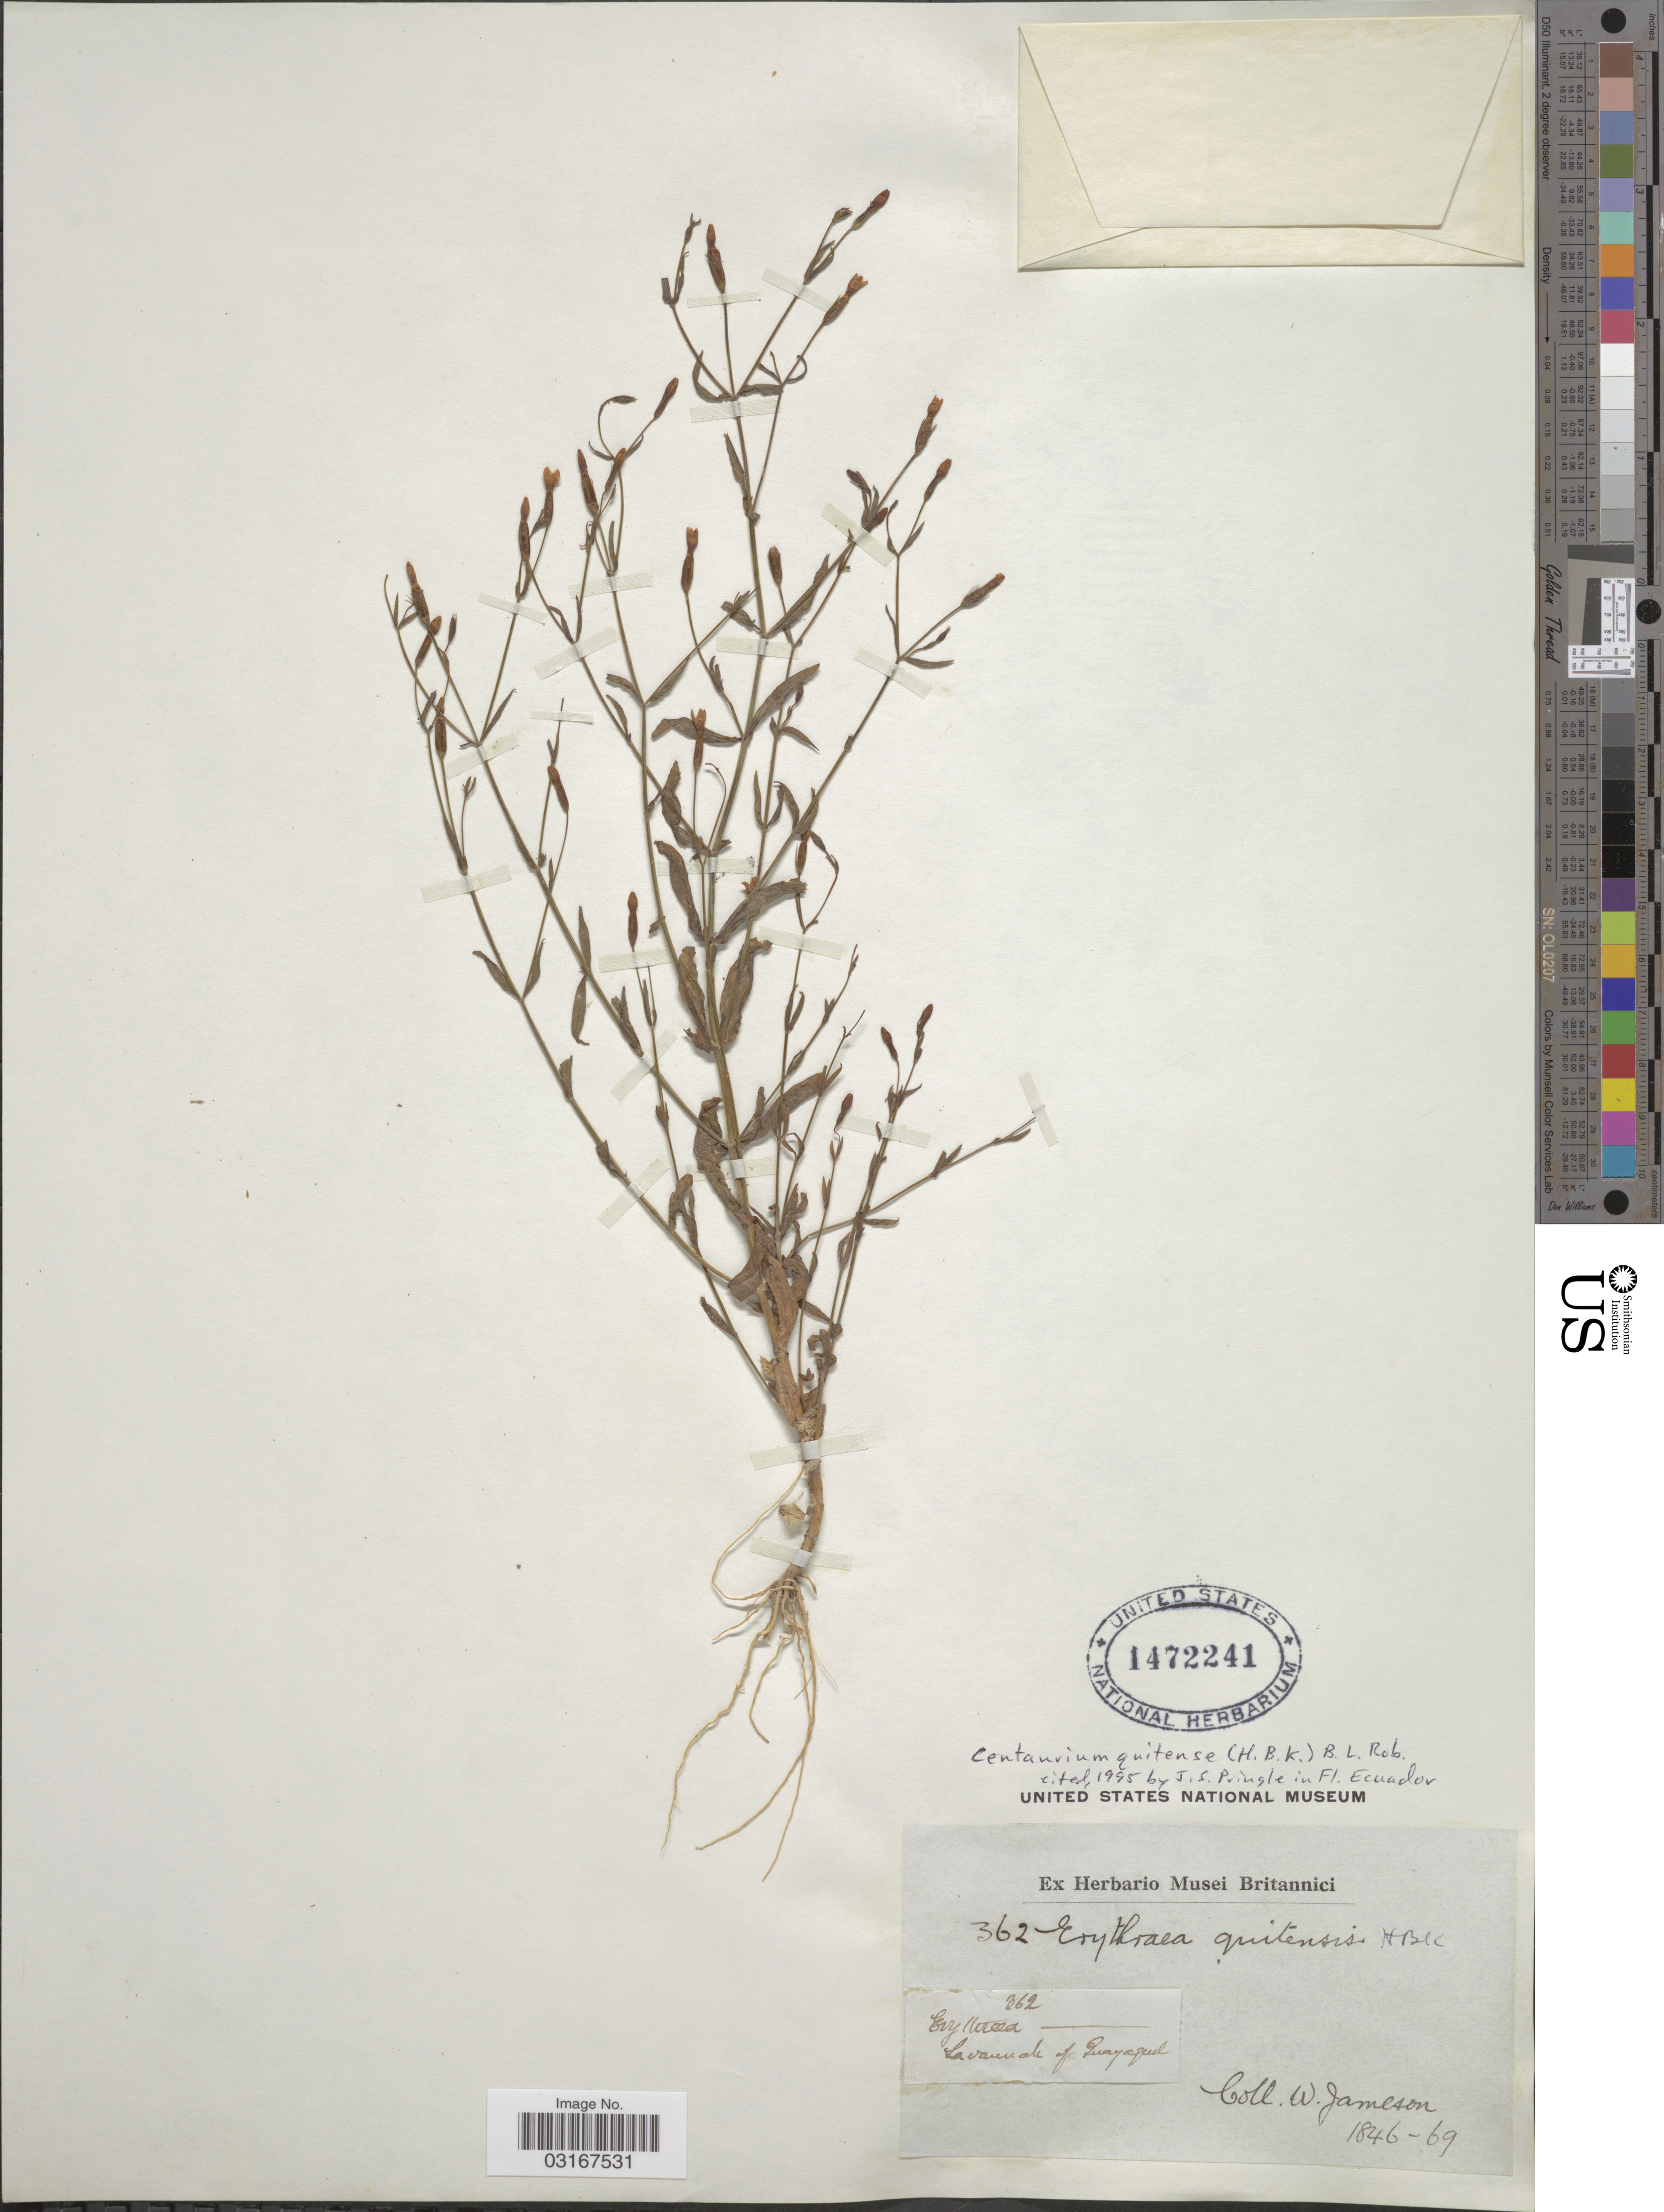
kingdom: Plantae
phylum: Tracheophyta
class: Magnoliopsida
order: Gentianales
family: Gentianaceae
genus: Centaurium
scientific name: Centaurium quitense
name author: (Kunth) B.L. Rob.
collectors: W. Jameson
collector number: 362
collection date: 1846/1869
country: Ecuador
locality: Savannah of Guayaquil.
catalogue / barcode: US 1472241